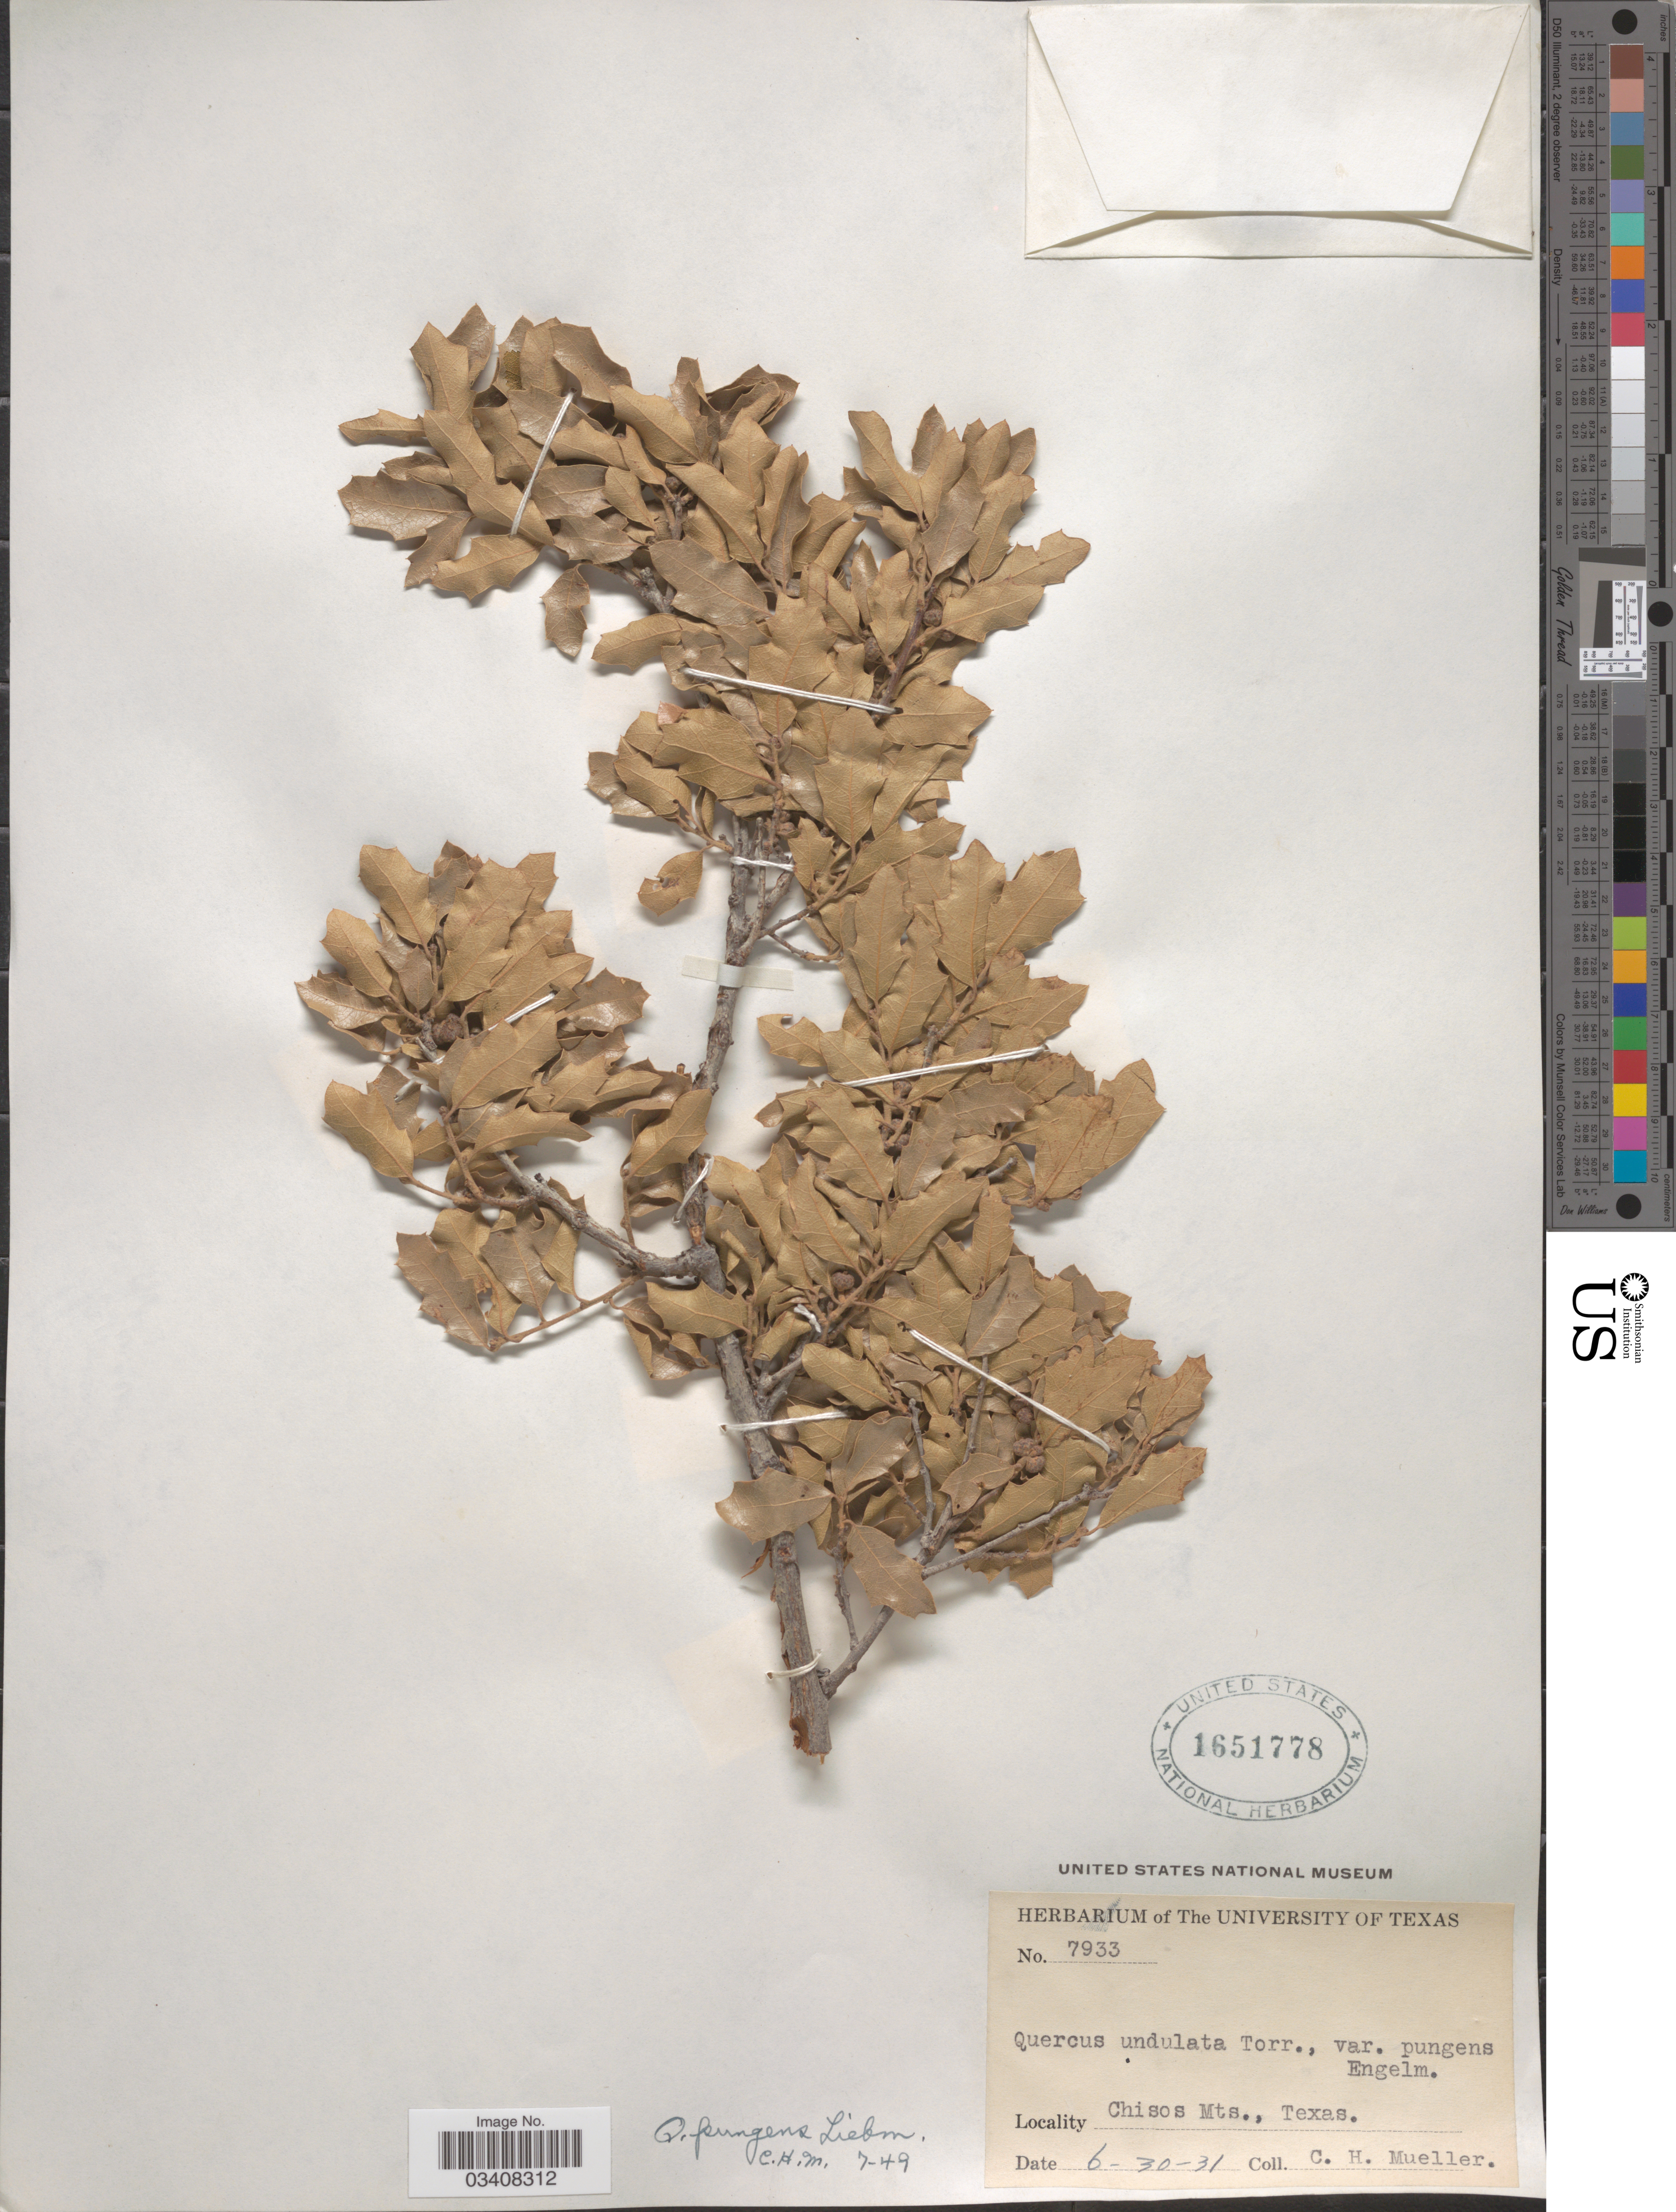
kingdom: Plantae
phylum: Tracheophyta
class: Magnoliopsida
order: Fagales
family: Fagaceae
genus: Quercus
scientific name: Quercus pungens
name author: Liebm.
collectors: C. H. Mueller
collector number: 7933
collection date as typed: Transcribed d/m/y: 30/6/31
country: United States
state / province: Texas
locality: Chisos Mts.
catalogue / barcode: US 1651778